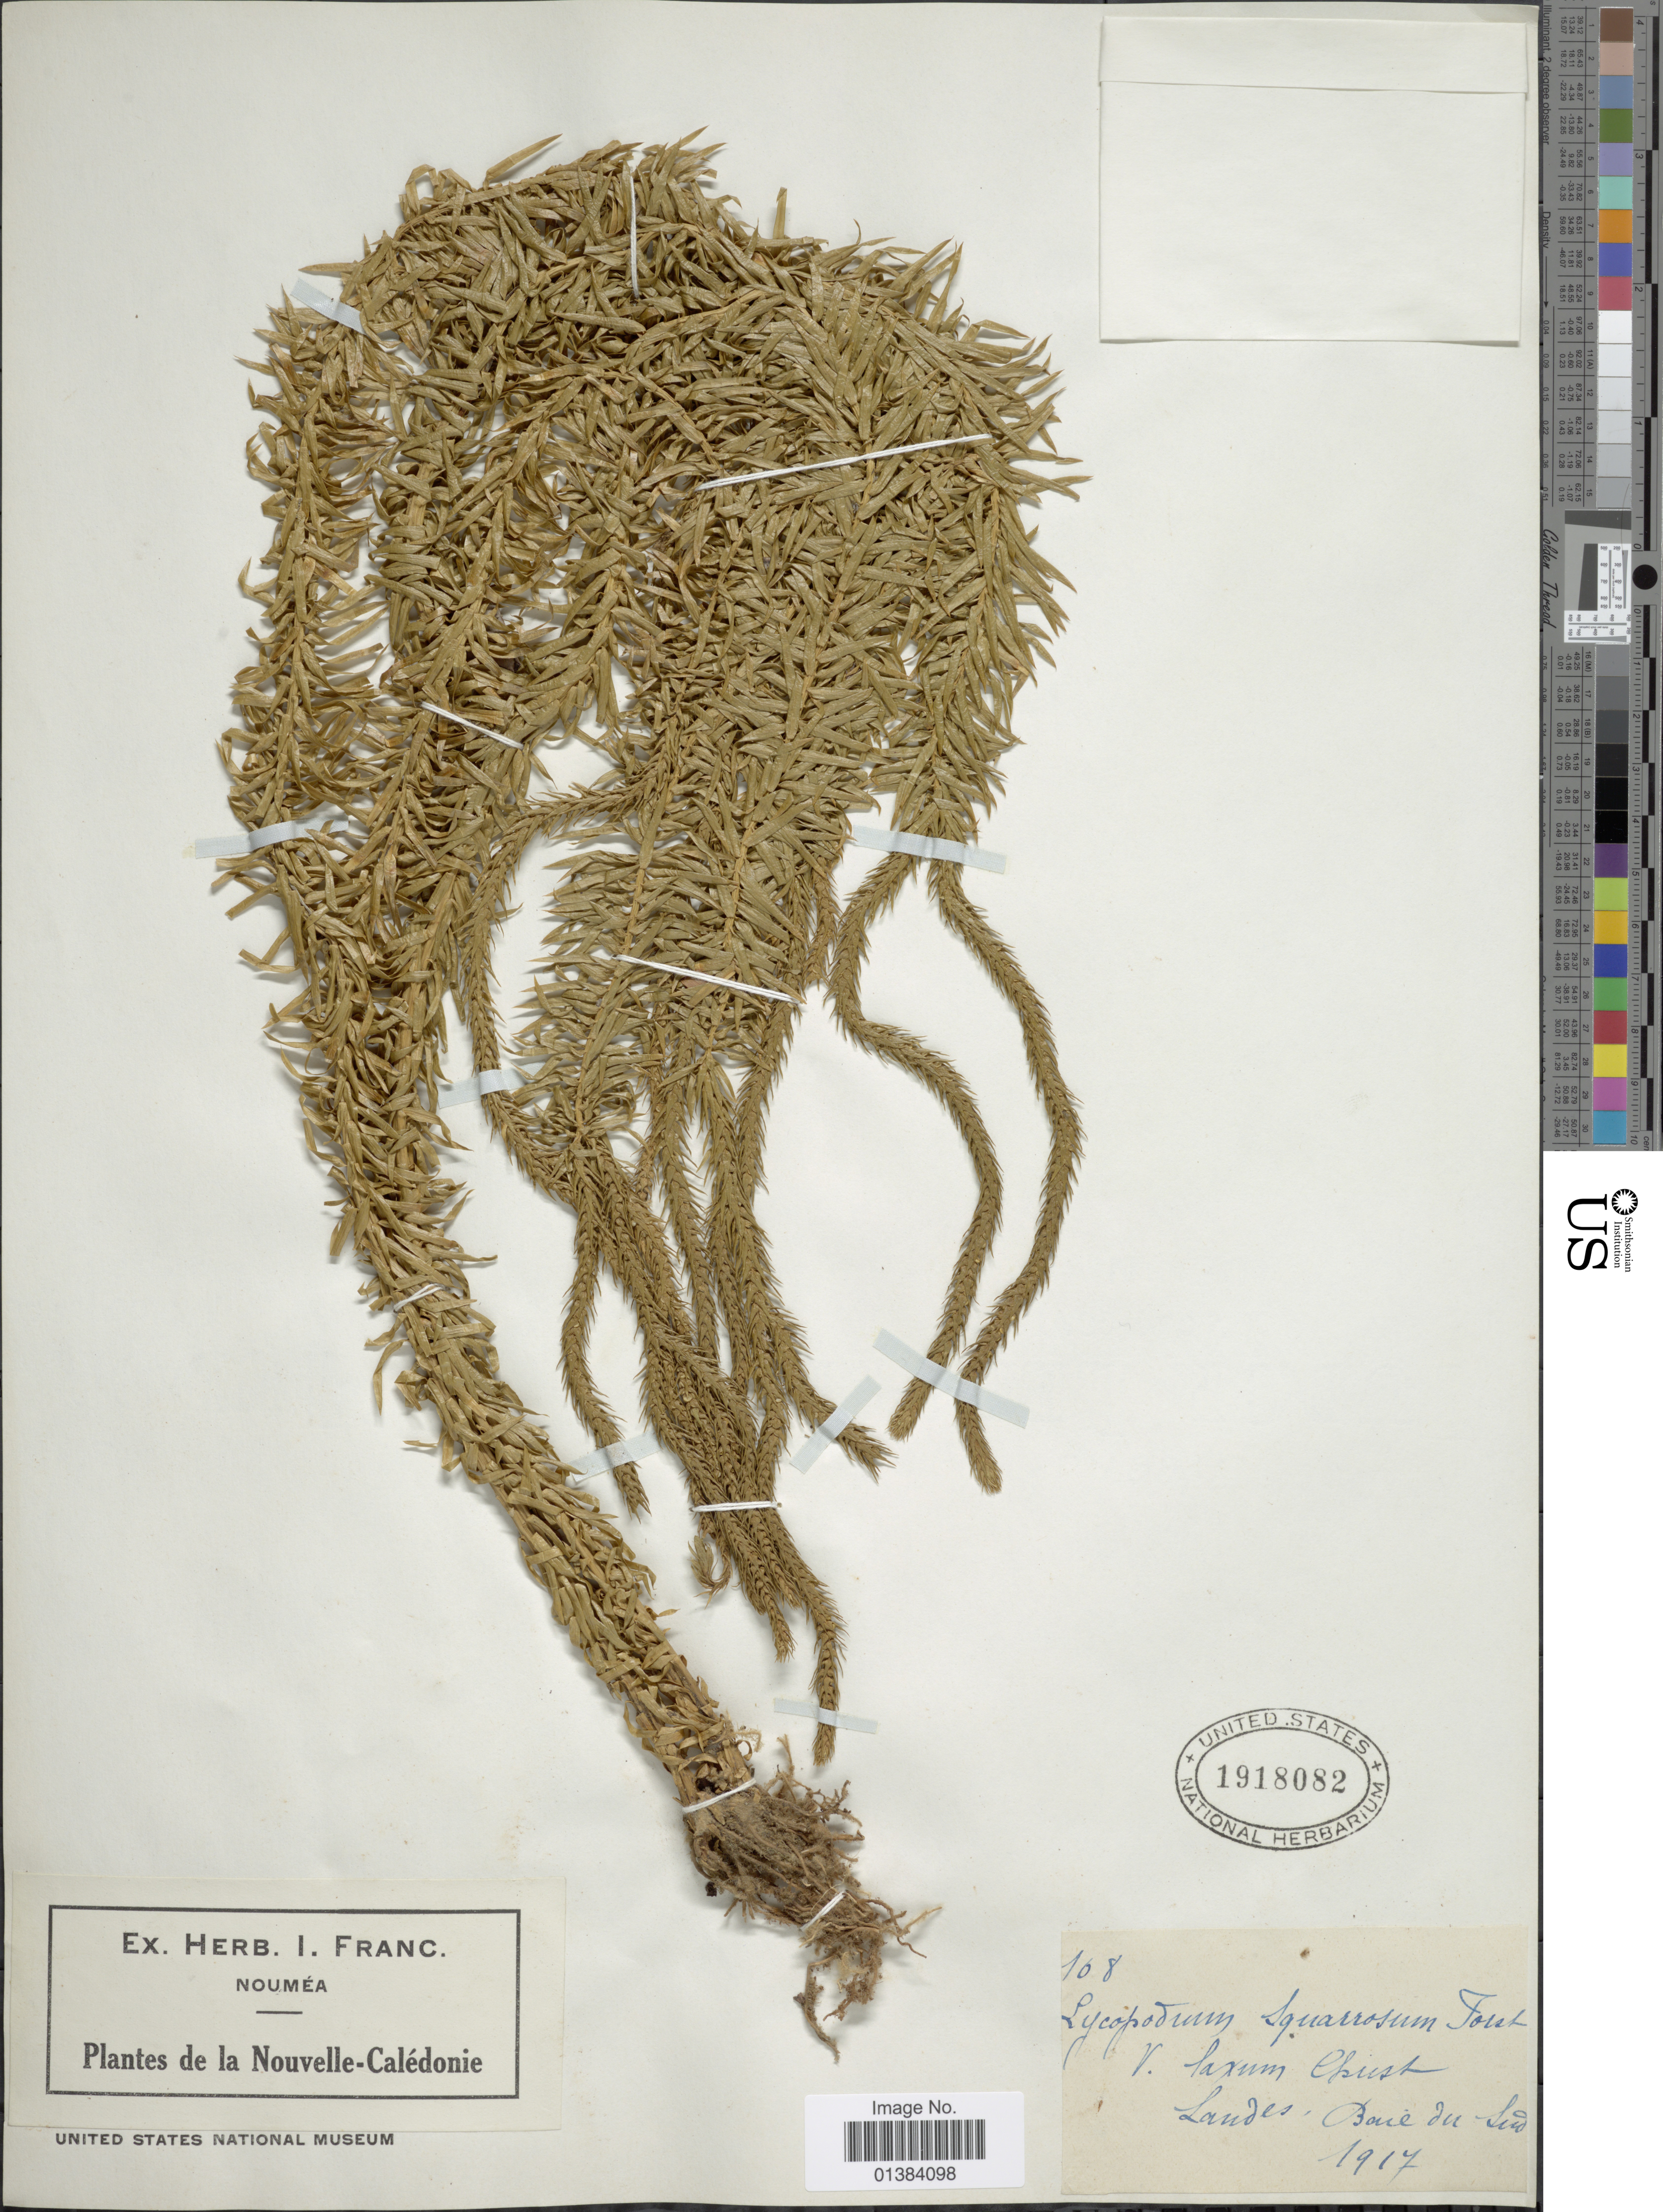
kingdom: Plantae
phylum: Tracheophyta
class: Lycopodiopsida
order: Lycopodiales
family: Lycopodiaceae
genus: Phlegmariurus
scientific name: Phlegmariurus nutans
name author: (Brack.) W.H. Wagner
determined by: Field, A. R.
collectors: ex herb. I. Franc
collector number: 108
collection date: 1917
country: New Caledonia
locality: Nouméa. Landes Baie du Sud.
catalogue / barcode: US 1918082